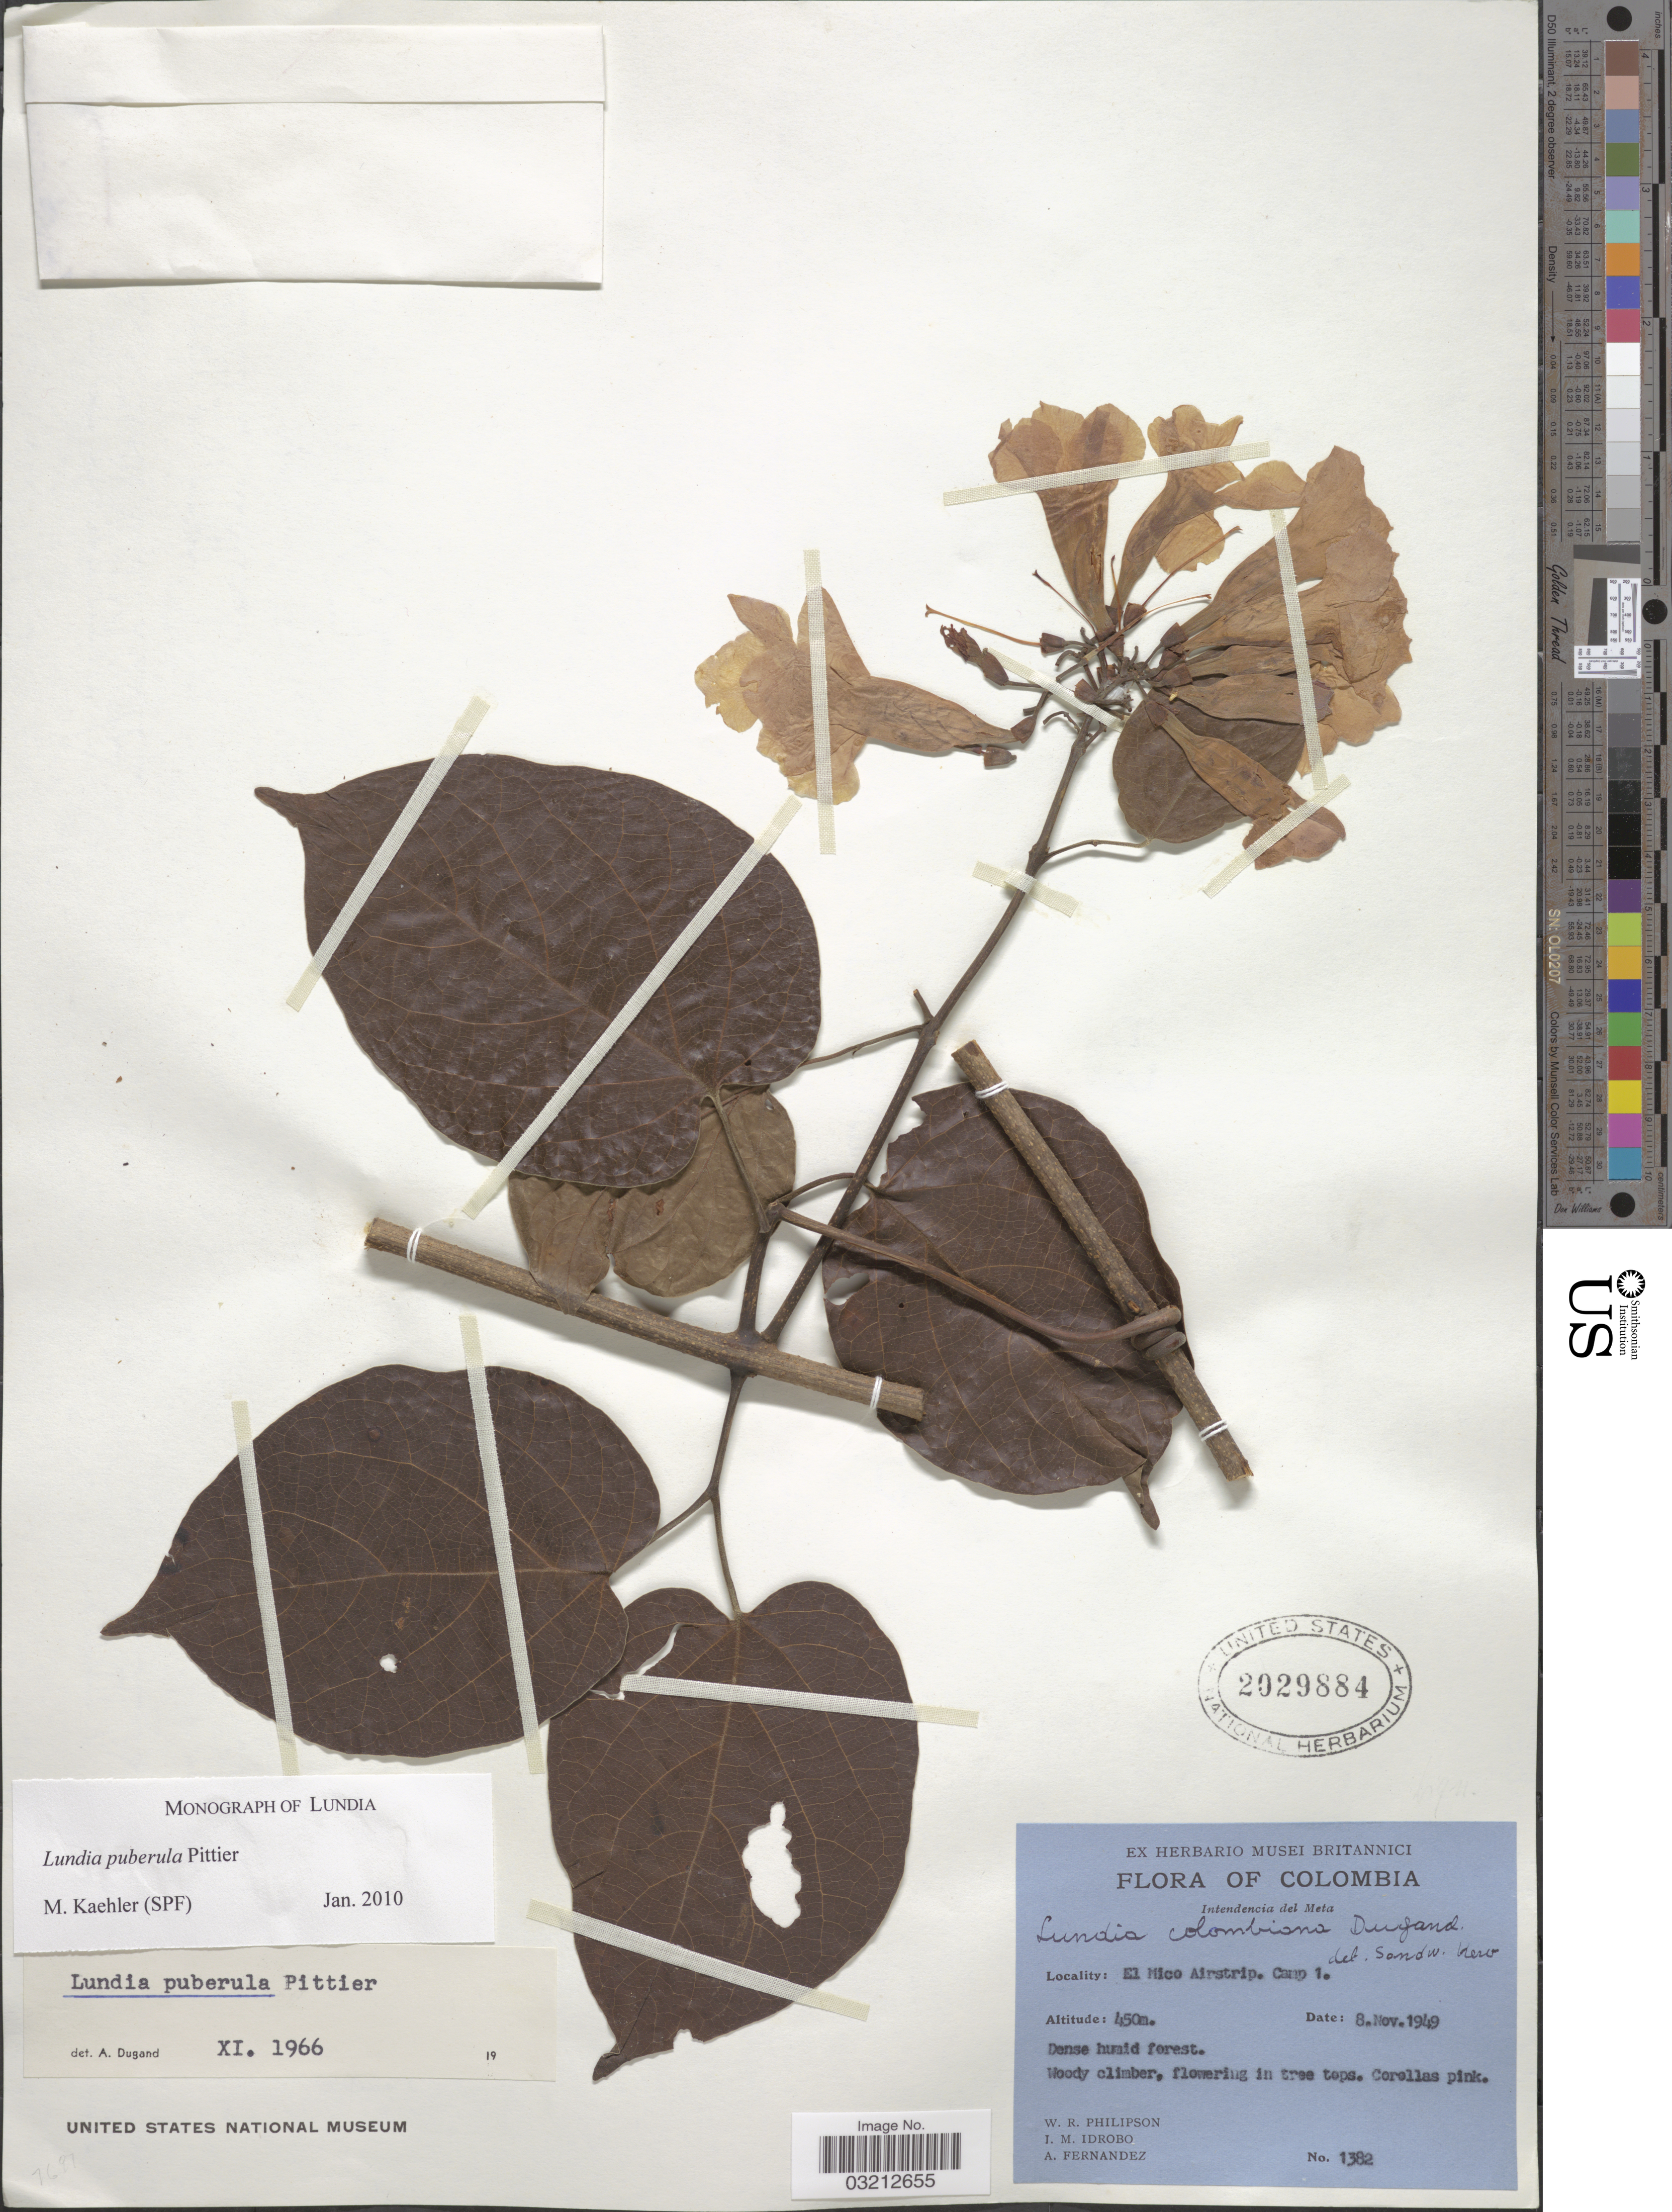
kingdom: Plantae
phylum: Tracheophyta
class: Magnoliopsida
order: Lamiales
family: Bignoniaceae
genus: Lundia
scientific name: Lundia puberula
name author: Pittier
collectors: W. R. Philipson, I. Idrobo & A. Fernandez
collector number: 1382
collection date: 1949-11-08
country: Colombia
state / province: Meta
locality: Intendencia del Meta. El Mico Airstrip. Camp 1.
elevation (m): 450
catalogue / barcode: US 2029884